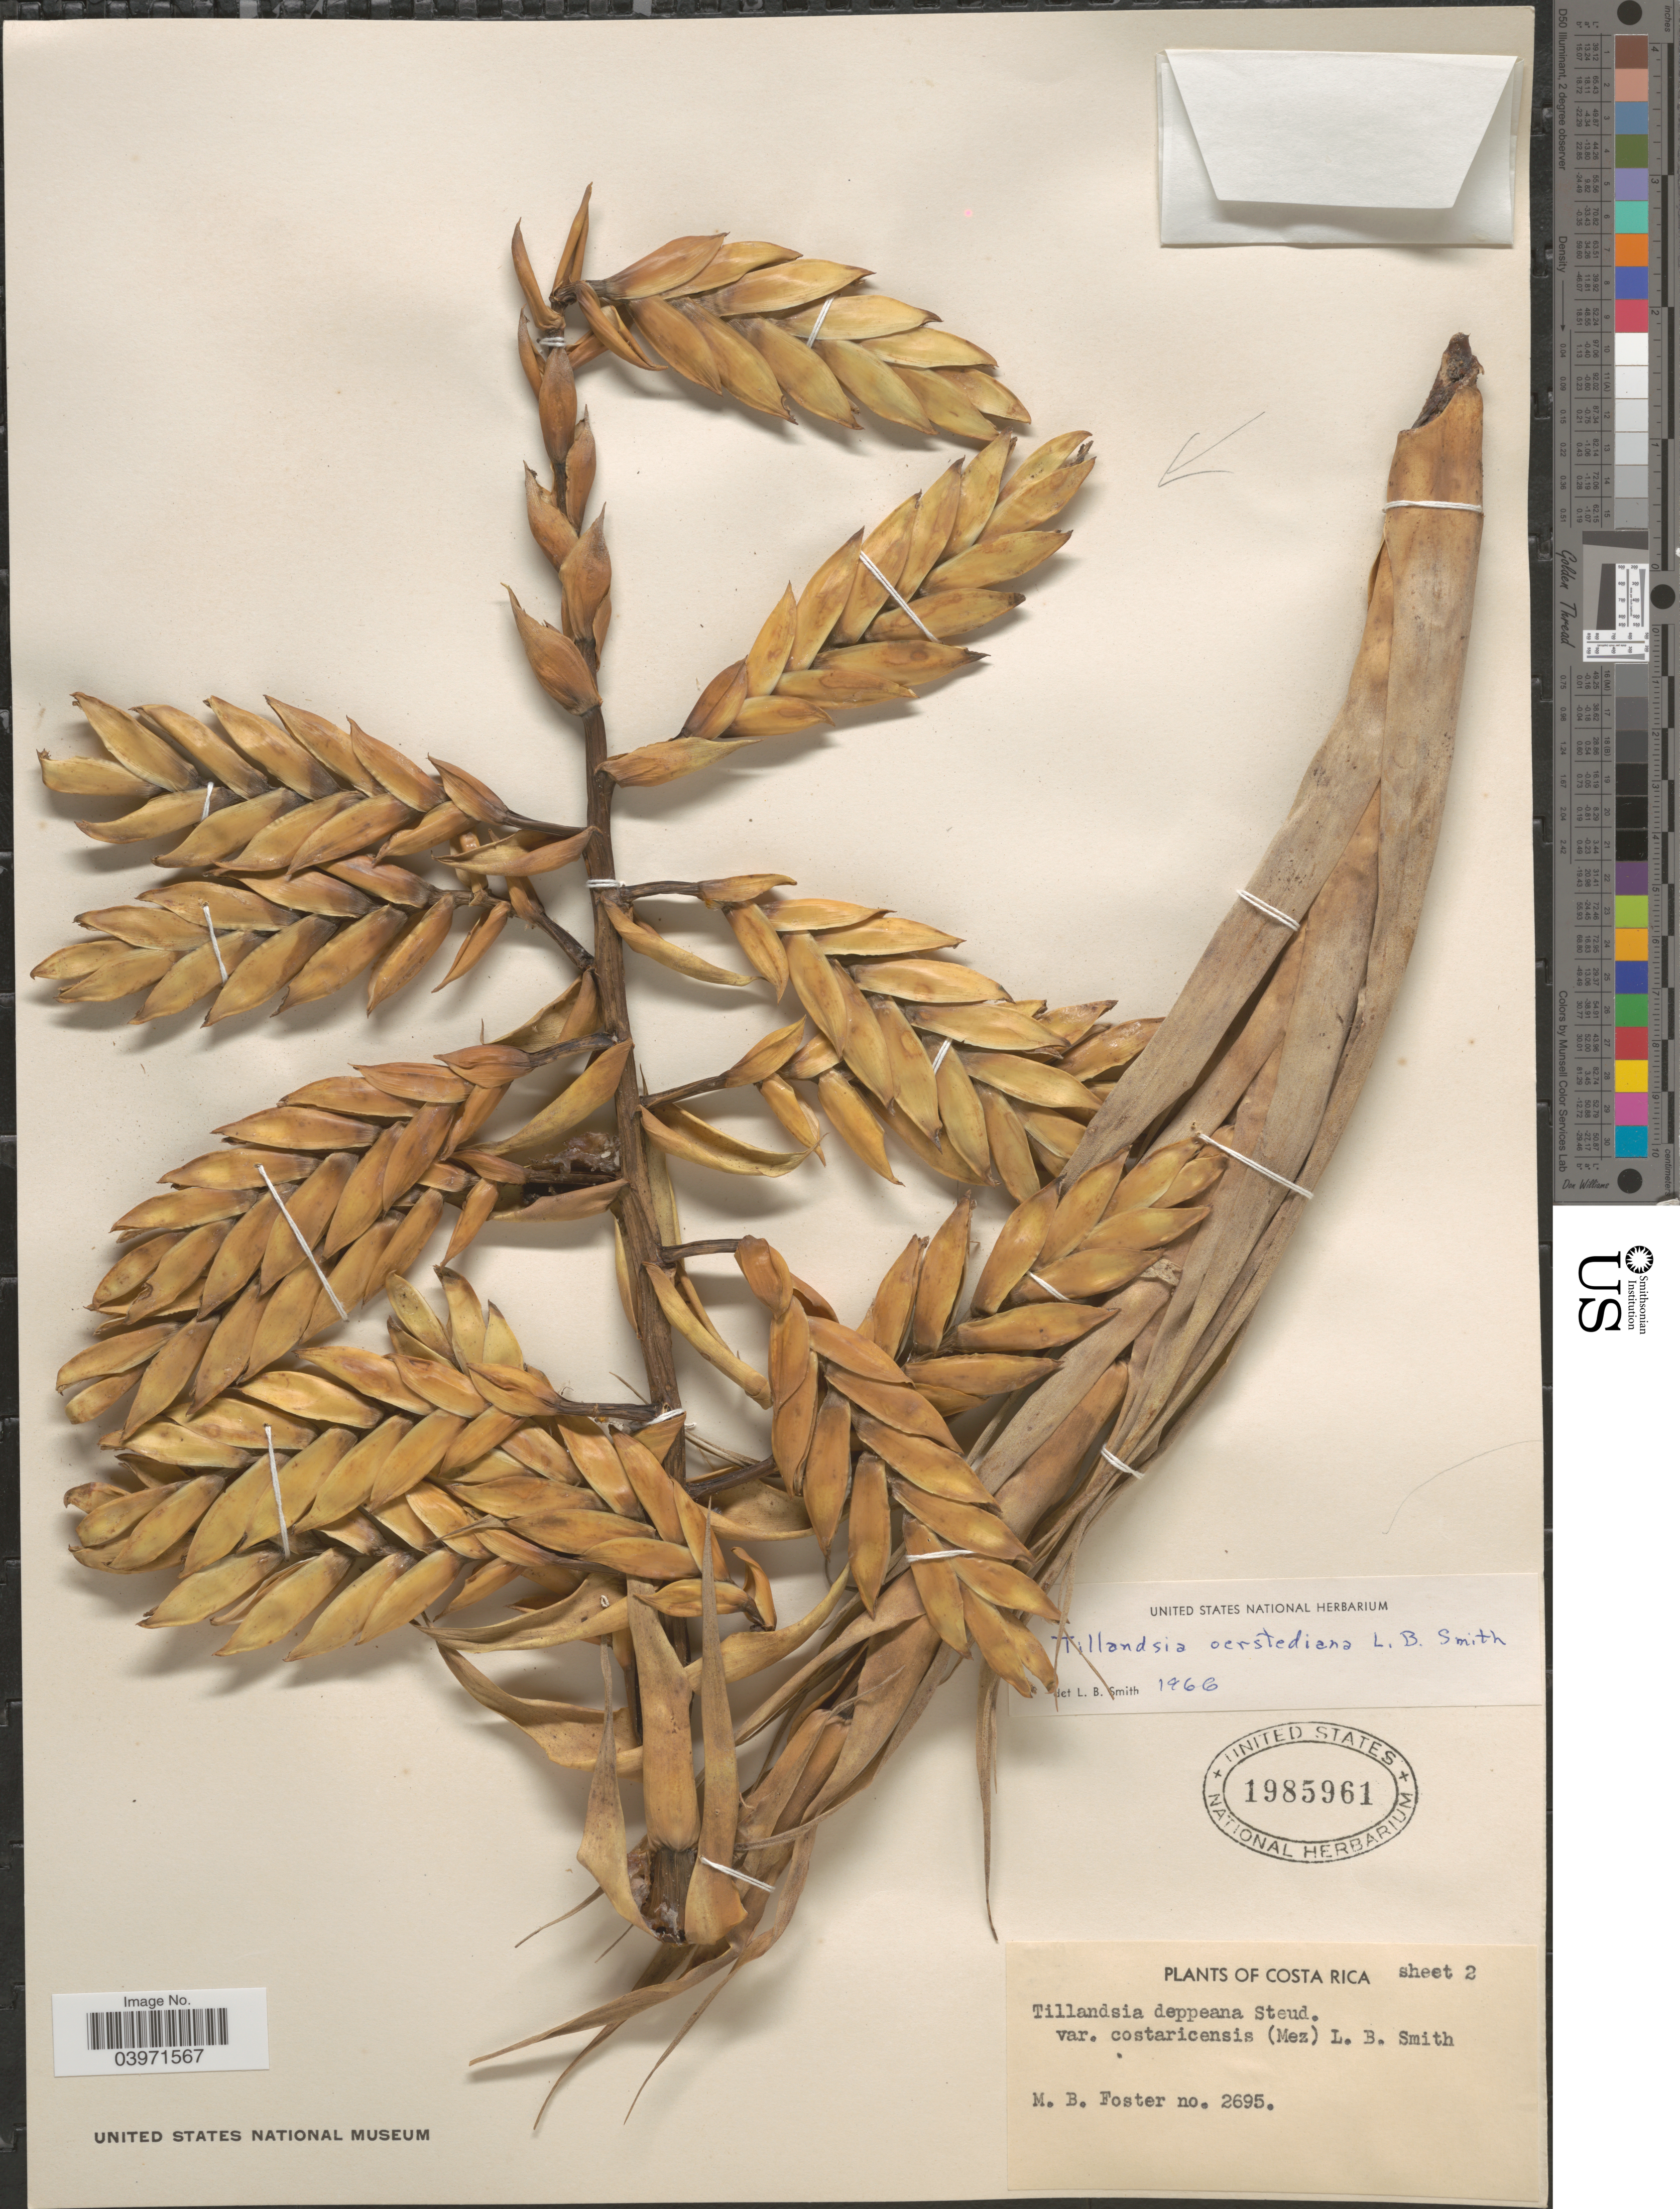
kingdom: Plantae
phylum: Tracheophyta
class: Liliopsida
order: Poales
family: Bromeliaceae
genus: Tillandsia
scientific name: Tillandsia oerstediana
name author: L.B. Sm.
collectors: M. B. Foster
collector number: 2695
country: Costa Rica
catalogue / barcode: US 1985961